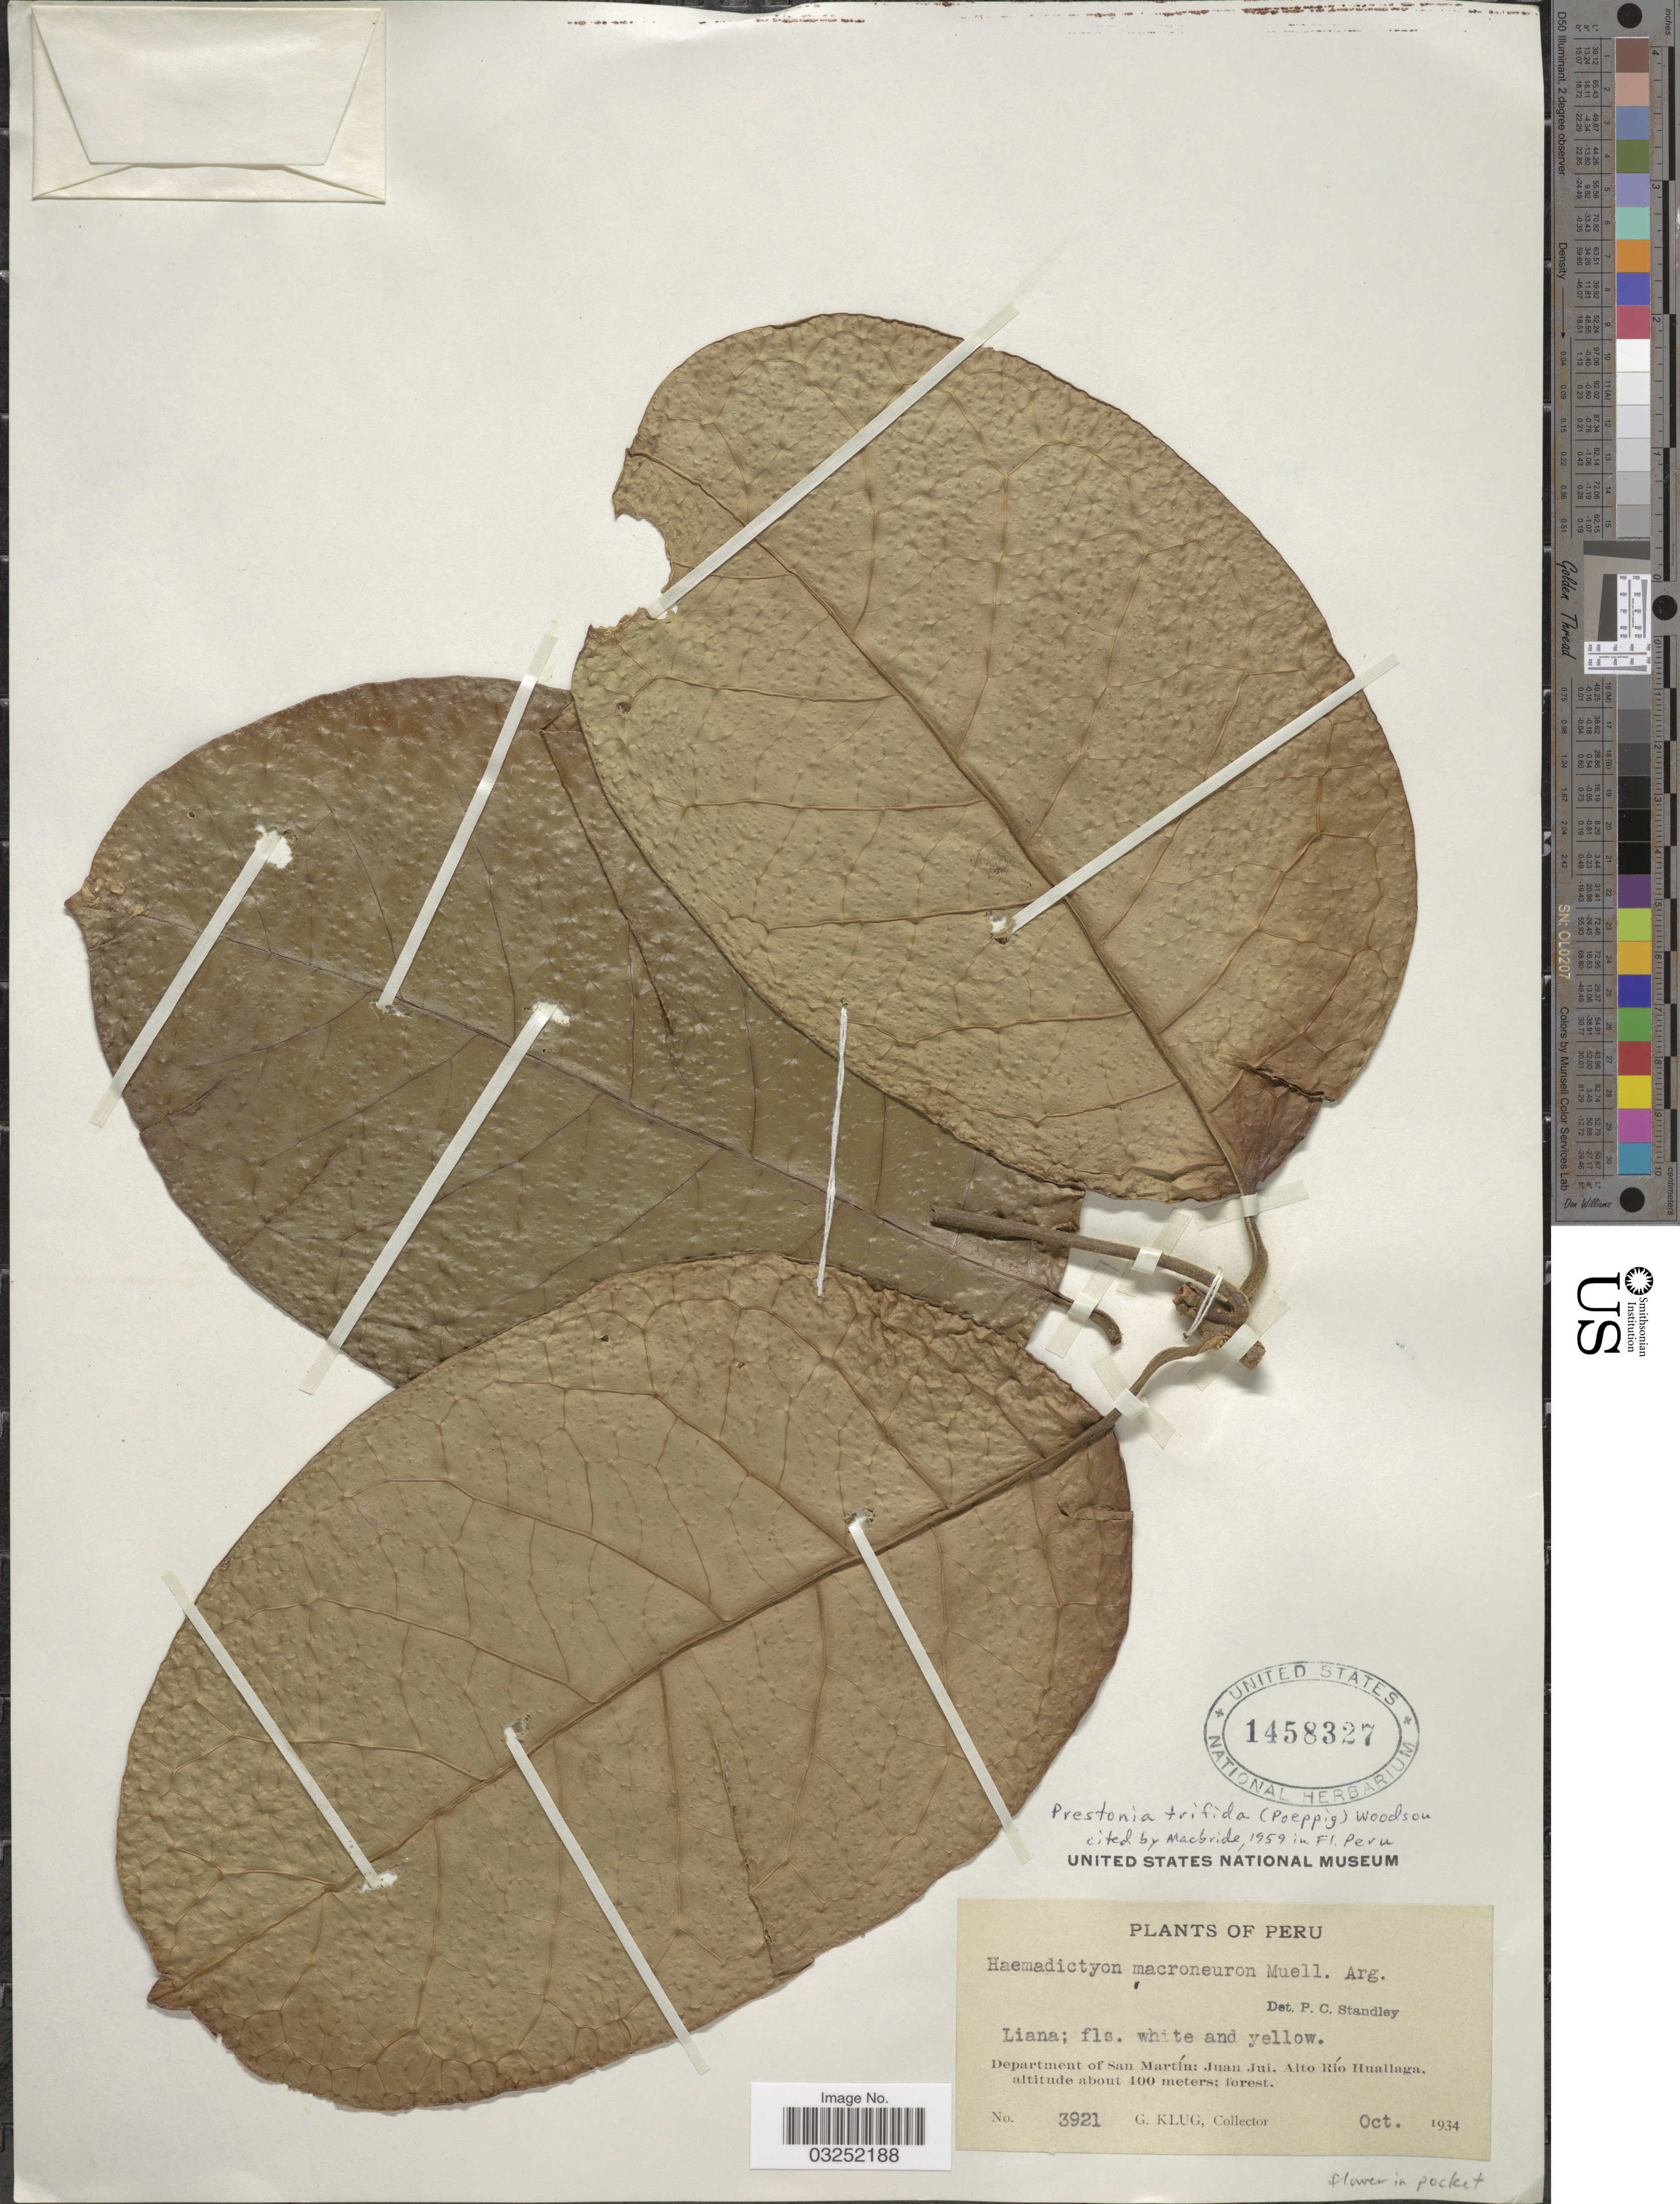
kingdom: Plantae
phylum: Tracheophyta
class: Magnoliopsida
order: Gentianales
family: Apocynaceae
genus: Prestonia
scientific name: Prestonia trifida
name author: (Poepp.) Woodson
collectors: G. Klug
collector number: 3921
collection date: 1934-10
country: Peru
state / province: San Martín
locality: Department of San Martín: Juan Jui, Alto Río Huallaga.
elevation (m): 400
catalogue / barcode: US 1458327